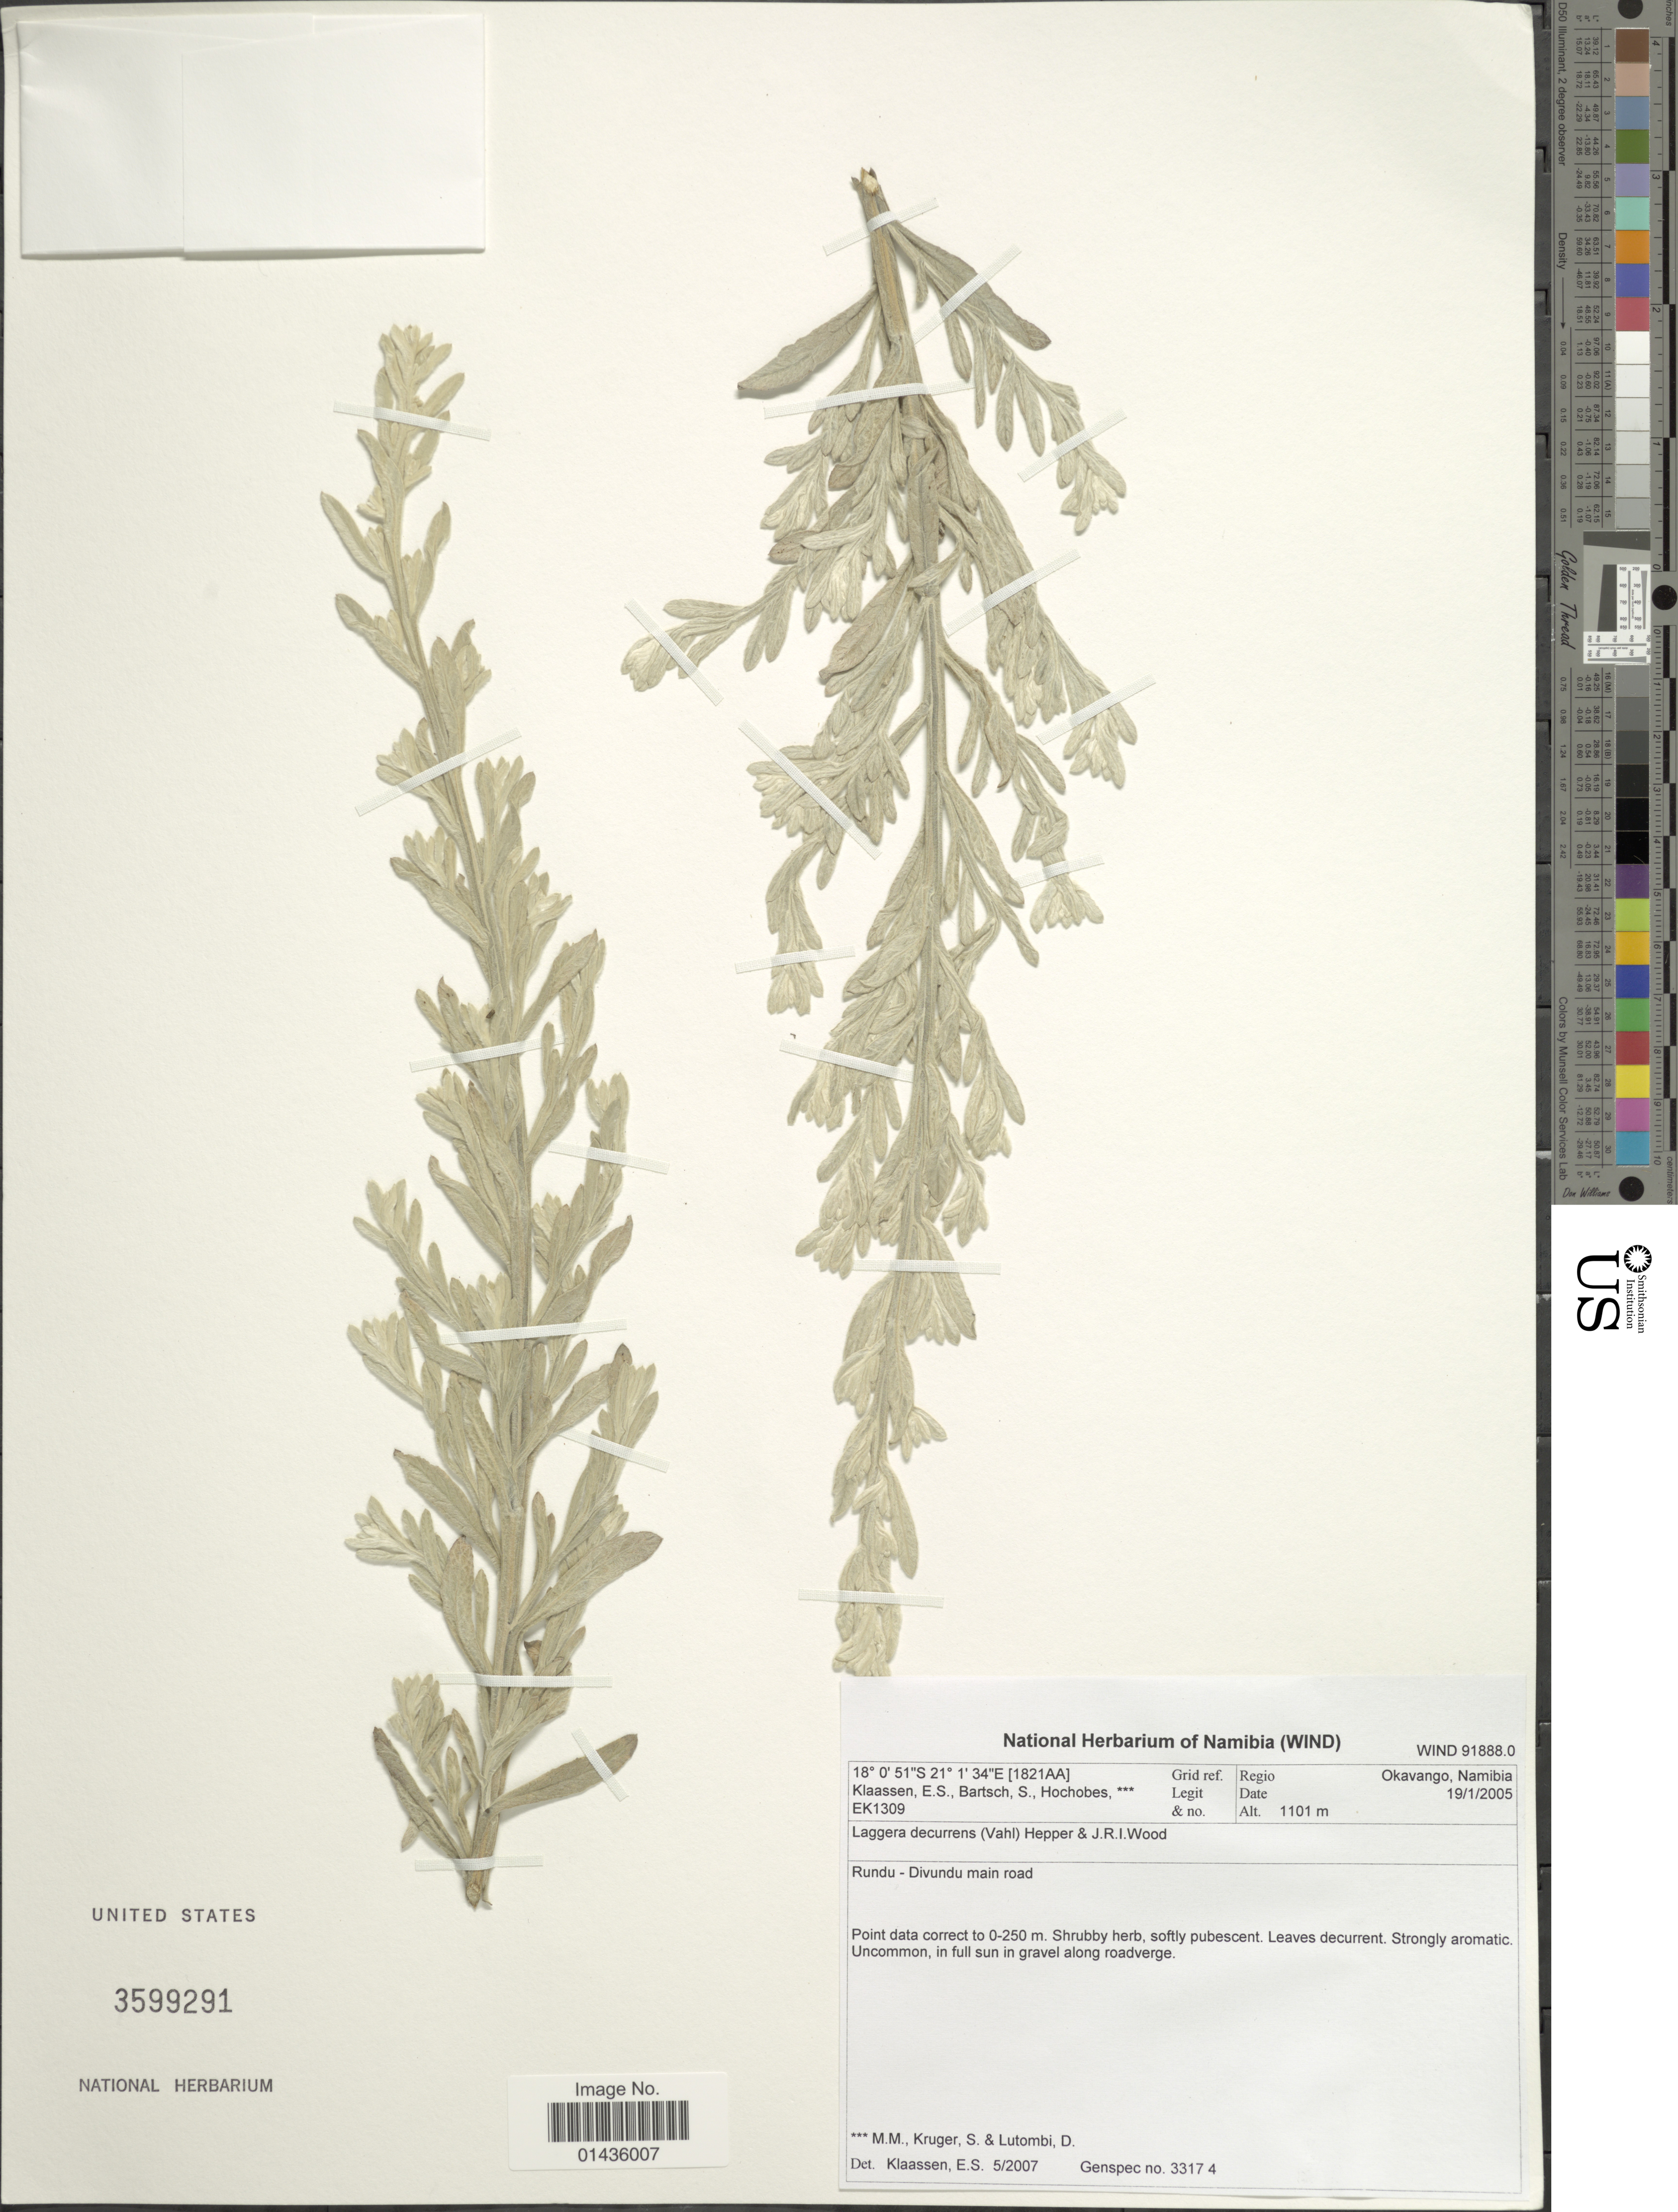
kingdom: Plantae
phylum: Tracheophyta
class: Magnoliopsida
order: Asterales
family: Asteraceae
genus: Laggera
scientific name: Laggera decurrens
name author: (Vahl) Hepper & J.R.I. Wood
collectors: E. S. Klaassen, S. Bartsch, M. Hochobes, S. Kruger & D. Lutombi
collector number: EK1309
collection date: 2005-01-19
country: Namibia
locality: Okavango, Rundu-Divundu main road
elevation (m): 1101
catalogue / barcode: US 3599291